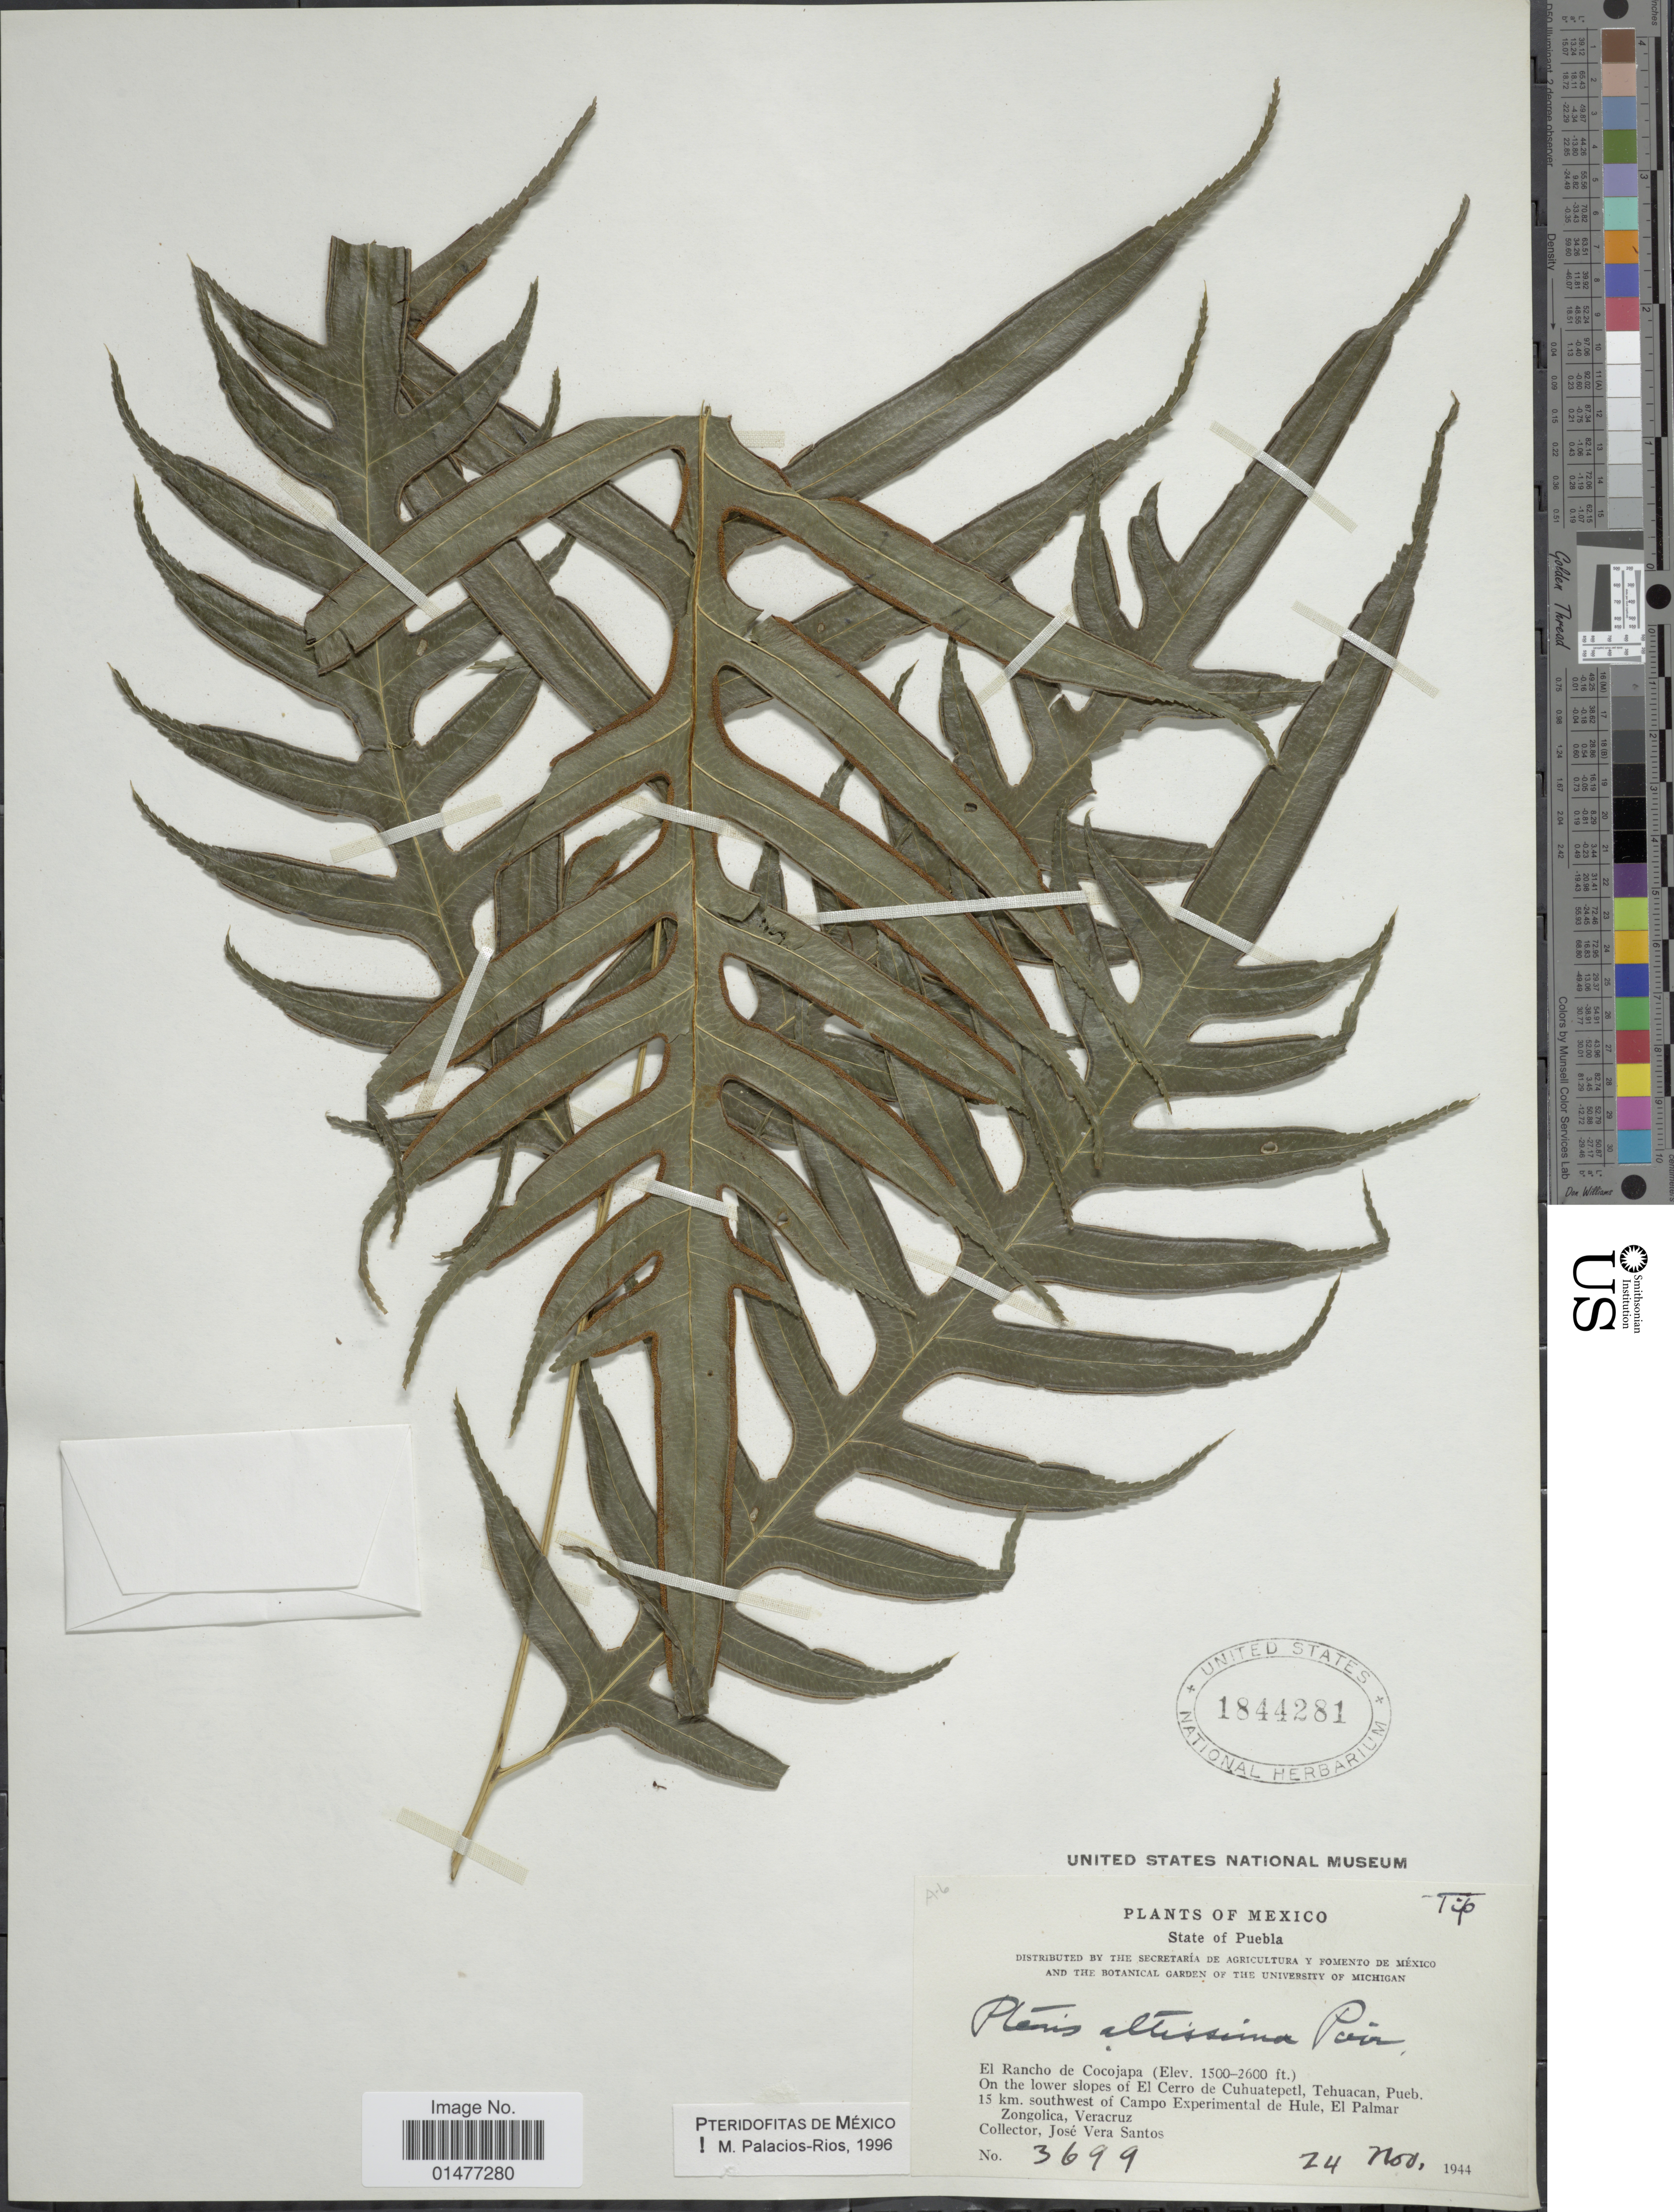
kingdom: Plantae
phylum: Tracheophyta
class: Polypodiopsida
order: Polypodiales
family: Pteridaceae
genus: Pteris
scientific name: Pteris altissima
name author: Poir.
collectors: J. V. Santos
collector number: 3699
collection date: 1944-11-24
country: Mexico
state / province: Puebla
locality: Plants of Mexico, El Rancho de Cocojapa, on the lower slopes of El Cerro de Cuhuatepetl, Tehuacan, Pueb. 15 km, southwest of Campo Experimental de Hule, El Palmar, Zongolica, Veracruz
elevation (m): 457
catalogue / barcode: US 1844281